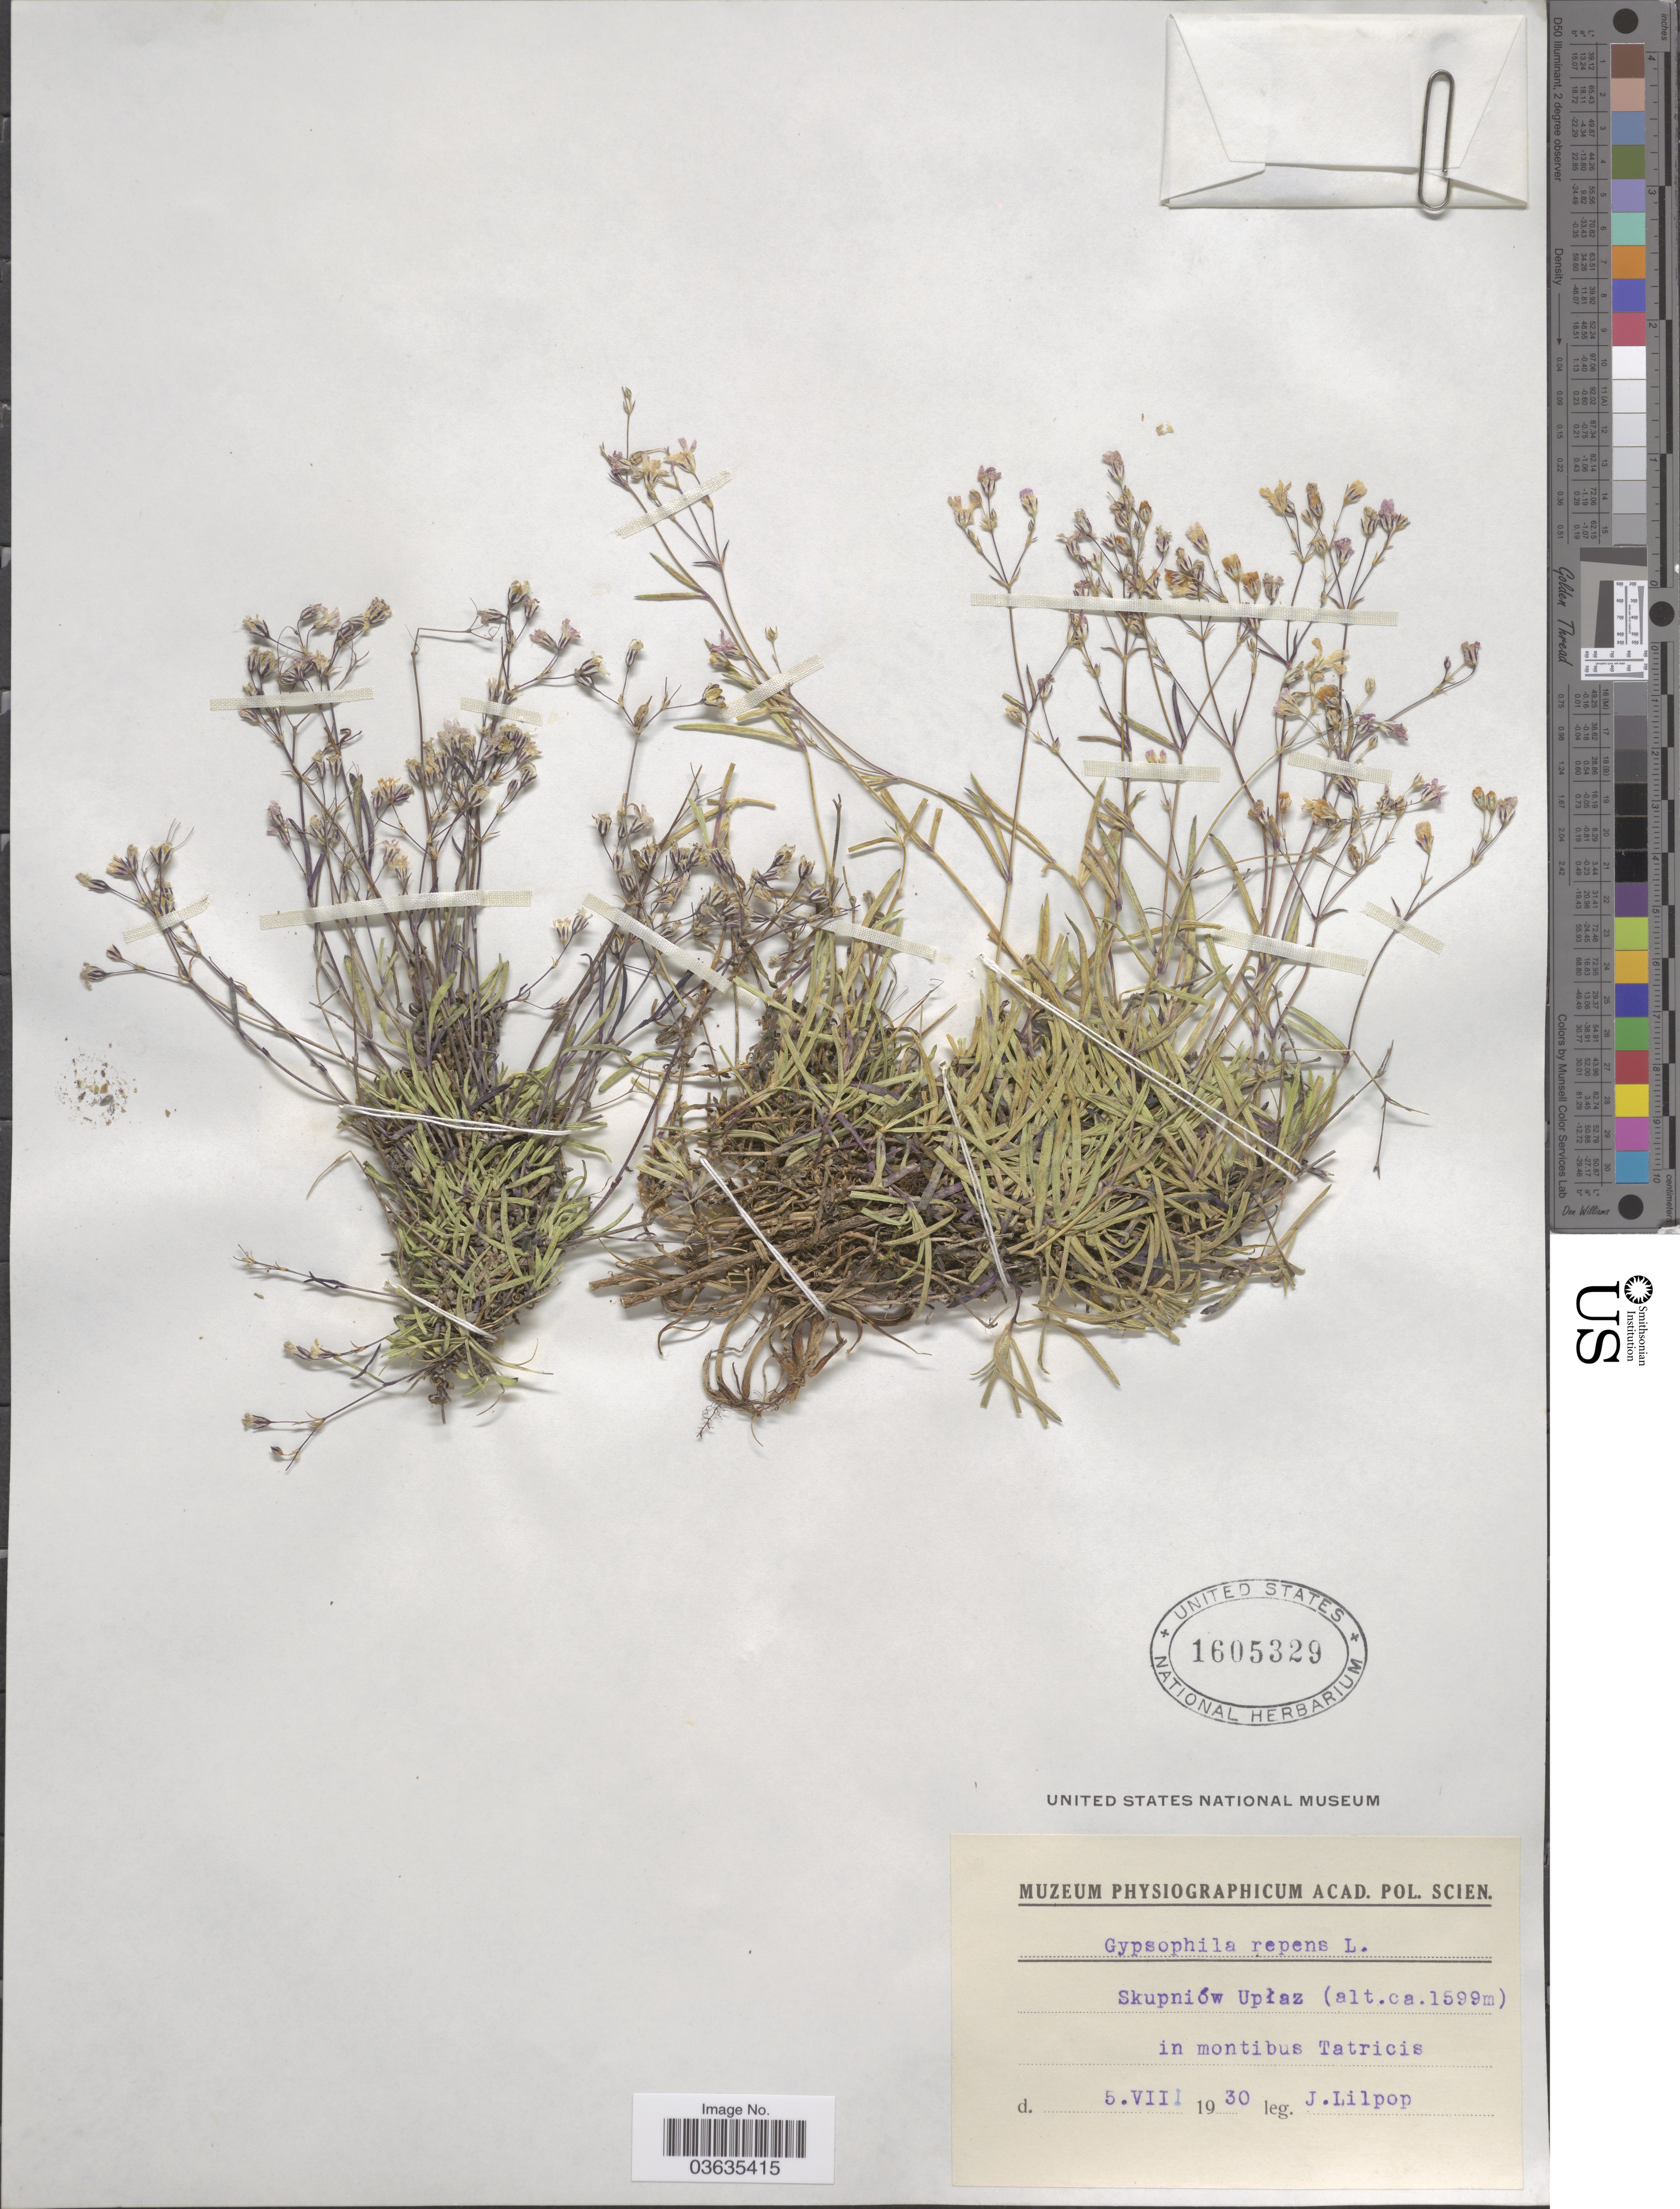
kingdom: Plantae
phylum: Tracheophyta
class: Magnoliopsida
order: Caryophyllales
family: Caryophyllaceae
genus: Gypsophila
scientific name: Gypsophila repens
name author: L.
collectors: J. Lilpop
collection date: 1930-08-05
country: Poland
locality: Skupniów Upłaz in montibus Tatricis.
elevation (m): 1599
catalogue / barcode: US 1605329